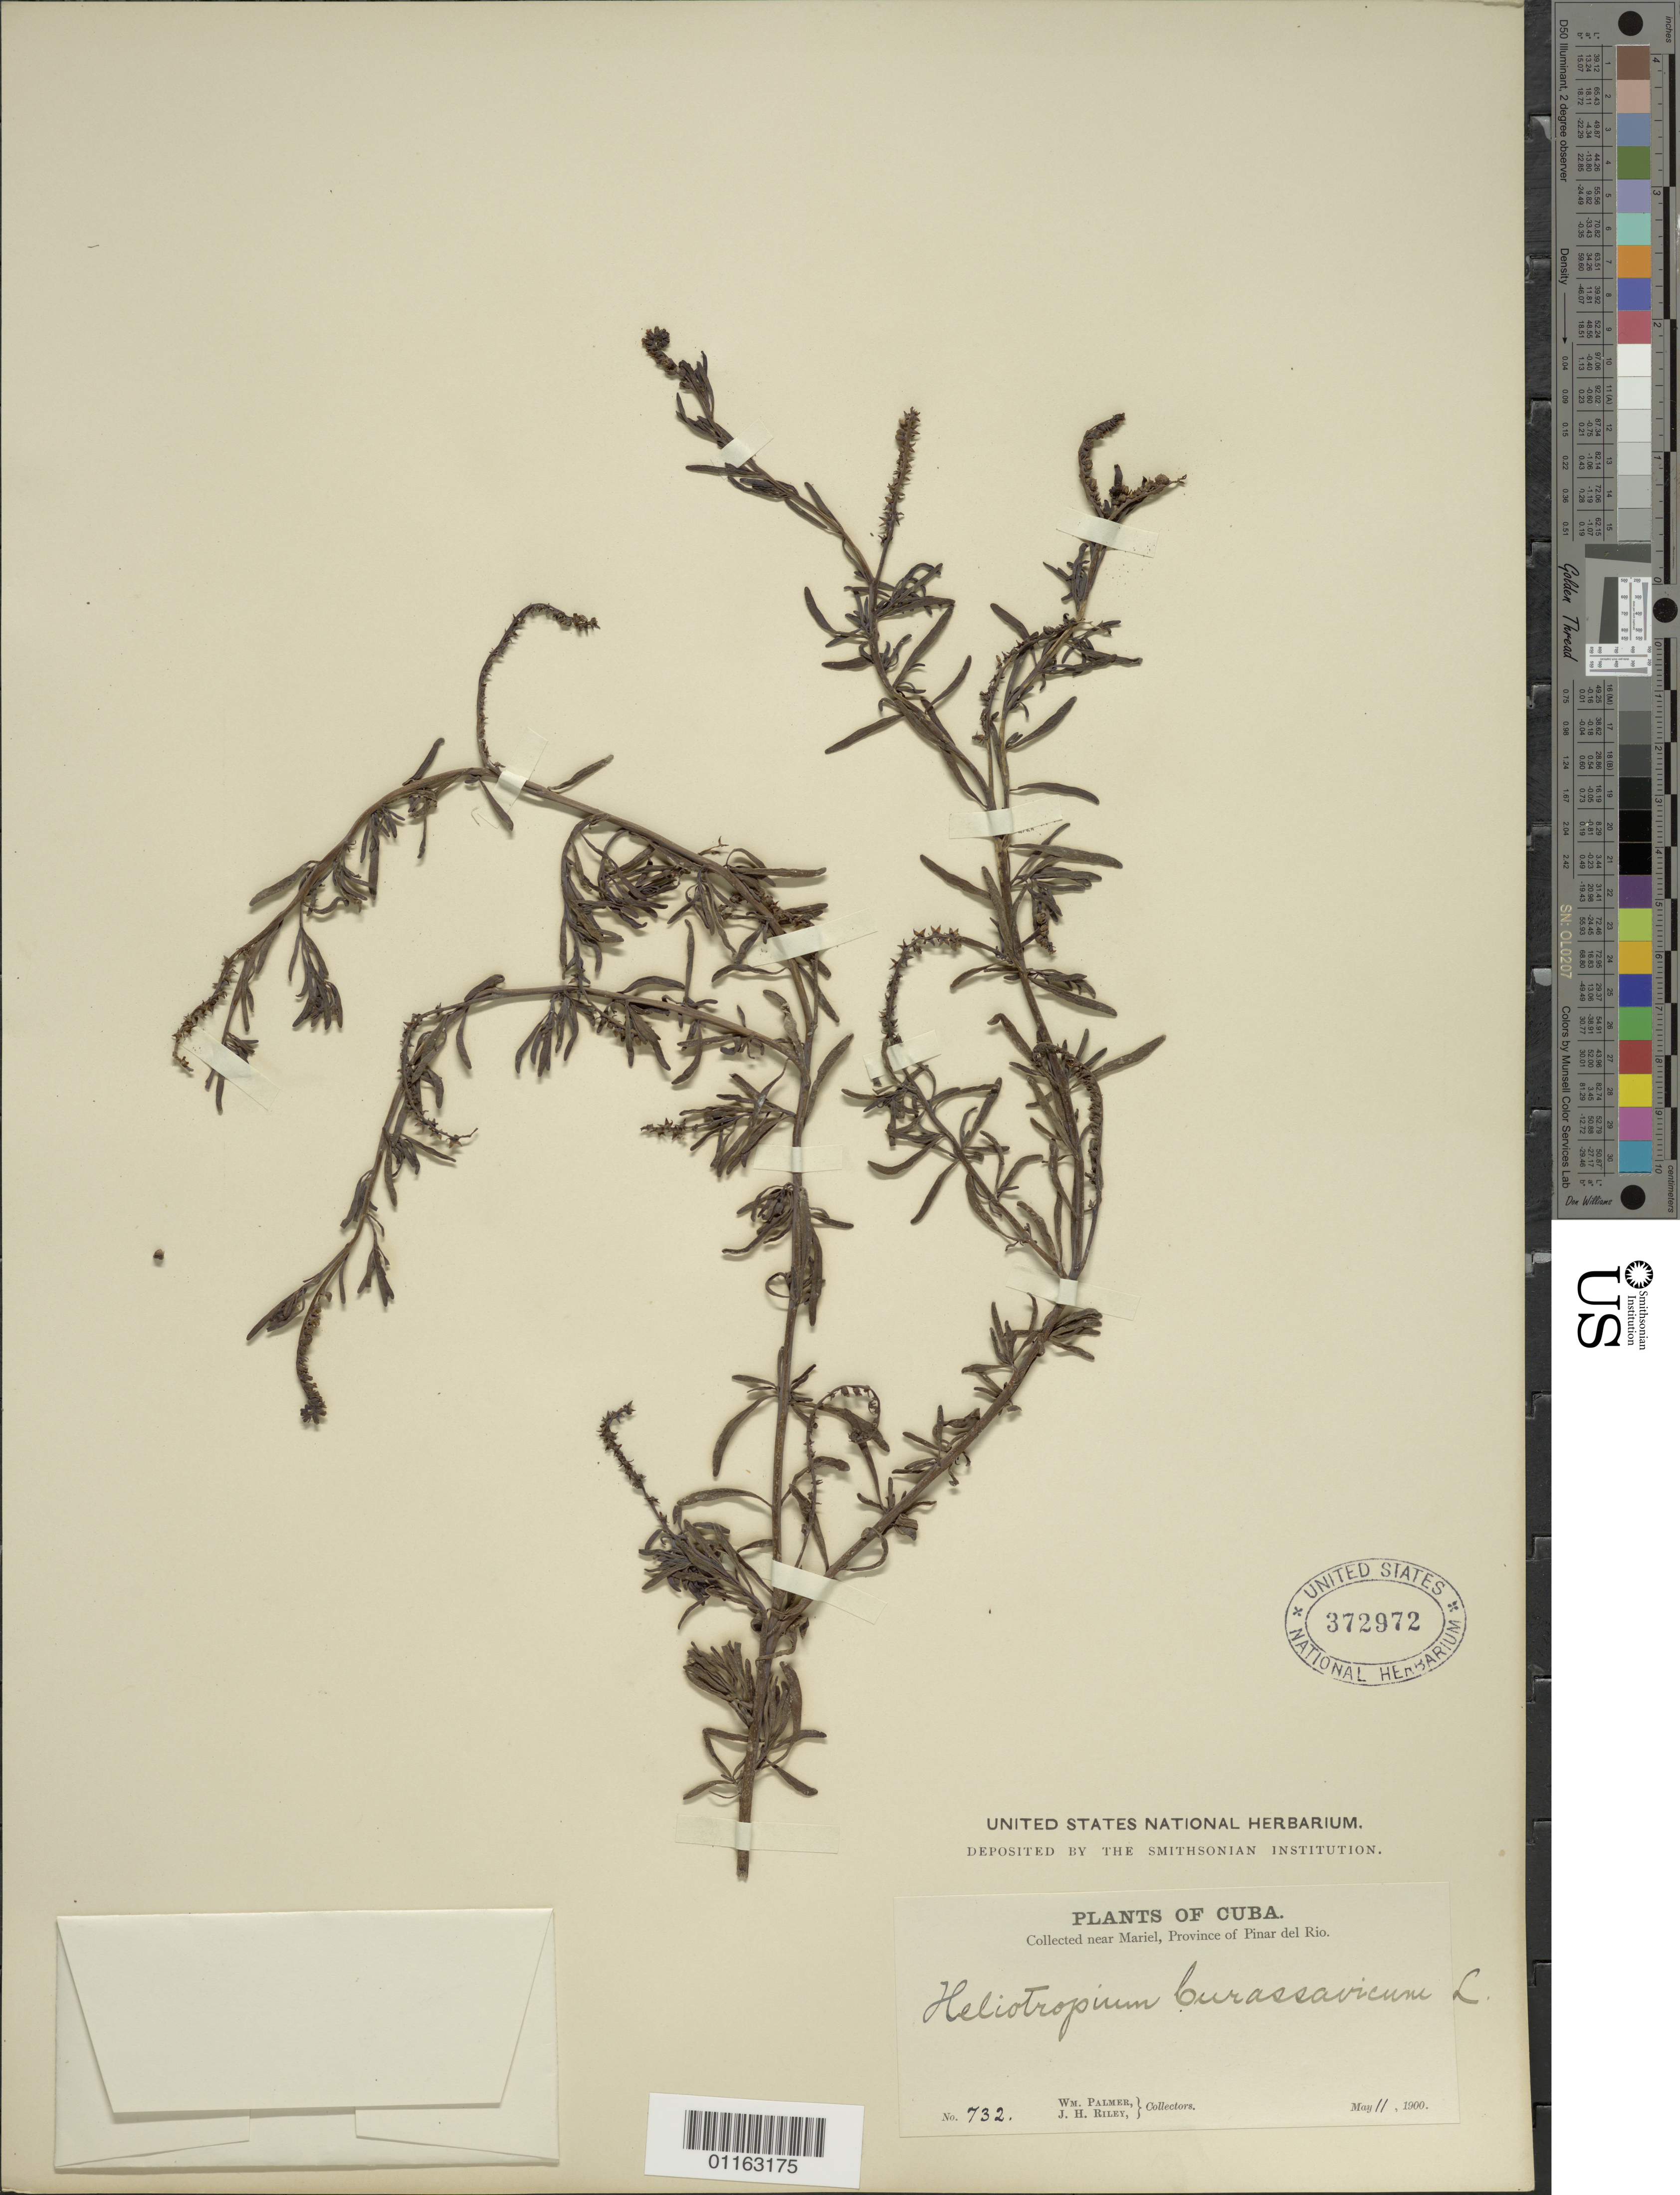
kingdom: Plantae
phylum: Tracheophyta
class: Magnoliopsida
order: Boraginales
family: Heliotropiaceae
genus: Heliotropium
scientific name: Heliotropium curassavicum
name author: L.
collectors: W. Palmer & J. H. Riley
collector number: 732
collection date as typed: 11 May 1900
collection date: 1900-05-11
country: Cuba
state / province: Pinar del Rio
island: Cuba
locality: near Mariel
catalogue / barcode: US 372972